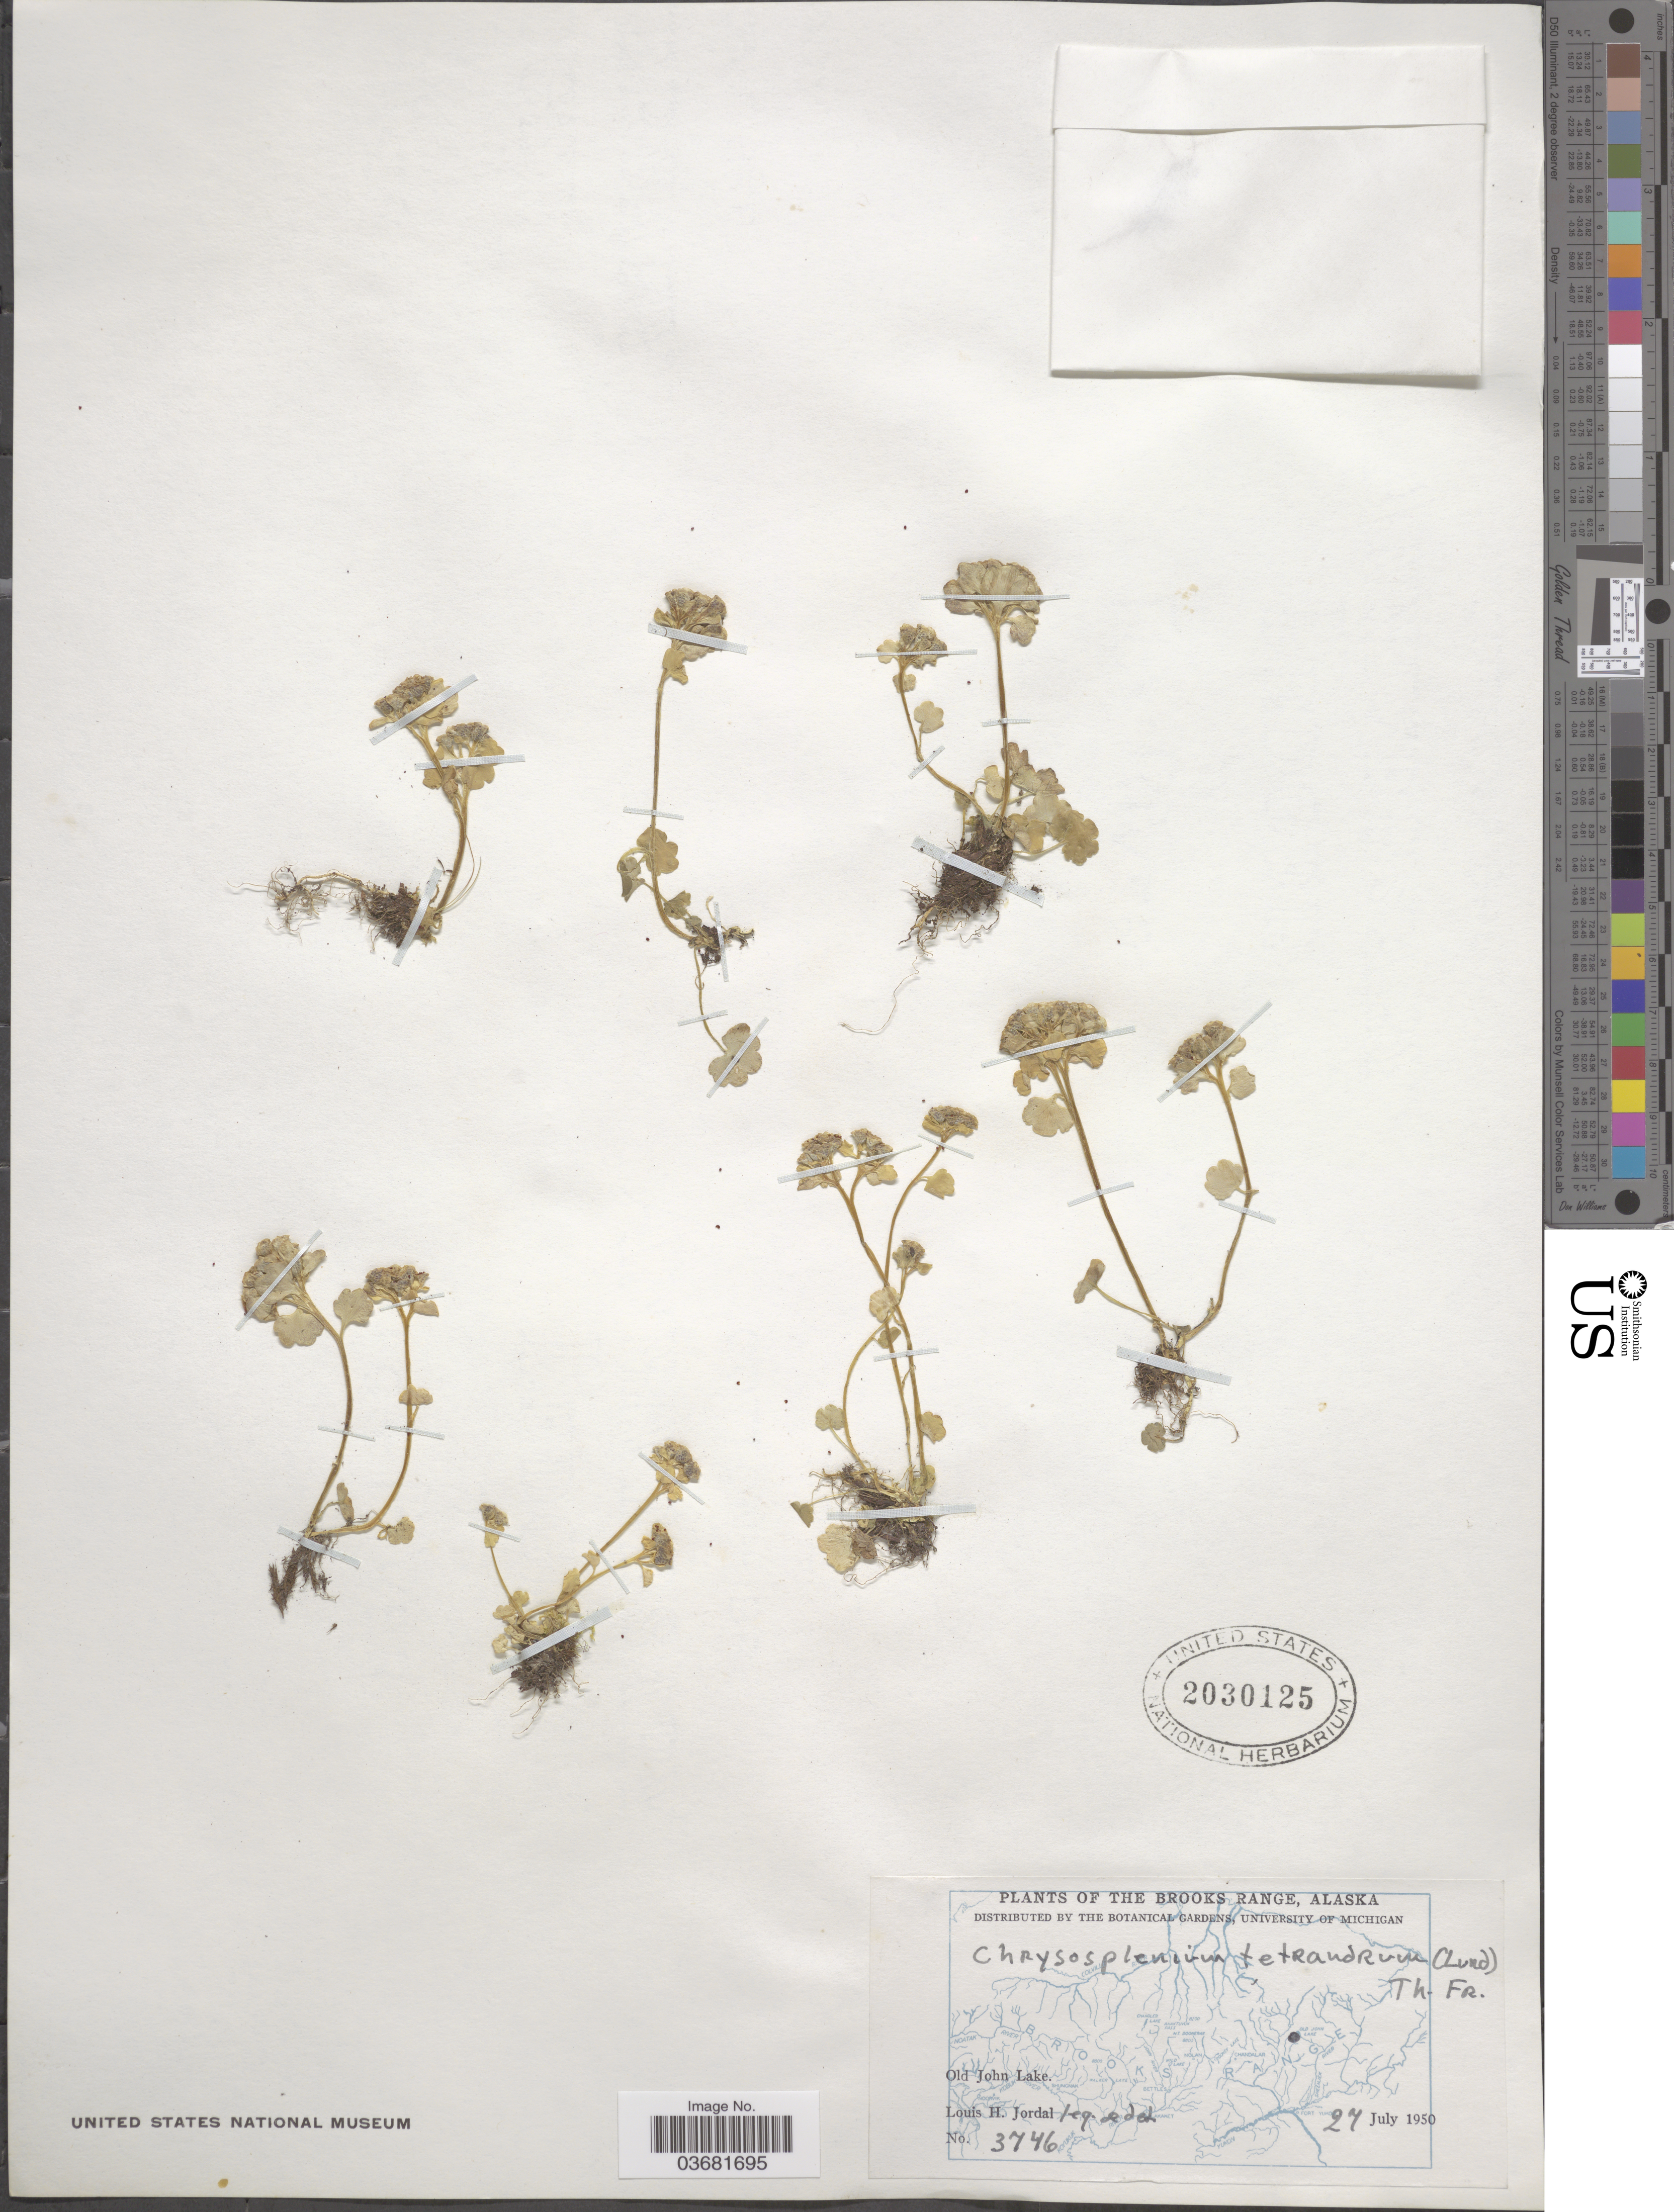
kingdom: Plantae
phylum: Tracheophyta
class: Magnoliopsida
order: Saxifragales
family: Saxifragaceae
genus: Chrysosplenium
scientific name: Chrysosplenium tetrandrum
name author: (N. Lund) Th. Fr.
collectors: L. Jordal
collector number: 3746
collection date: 1950-07-27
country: United States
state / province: Alaska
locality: The Brooks Range. Old John Lake.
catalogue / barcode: US 2030125